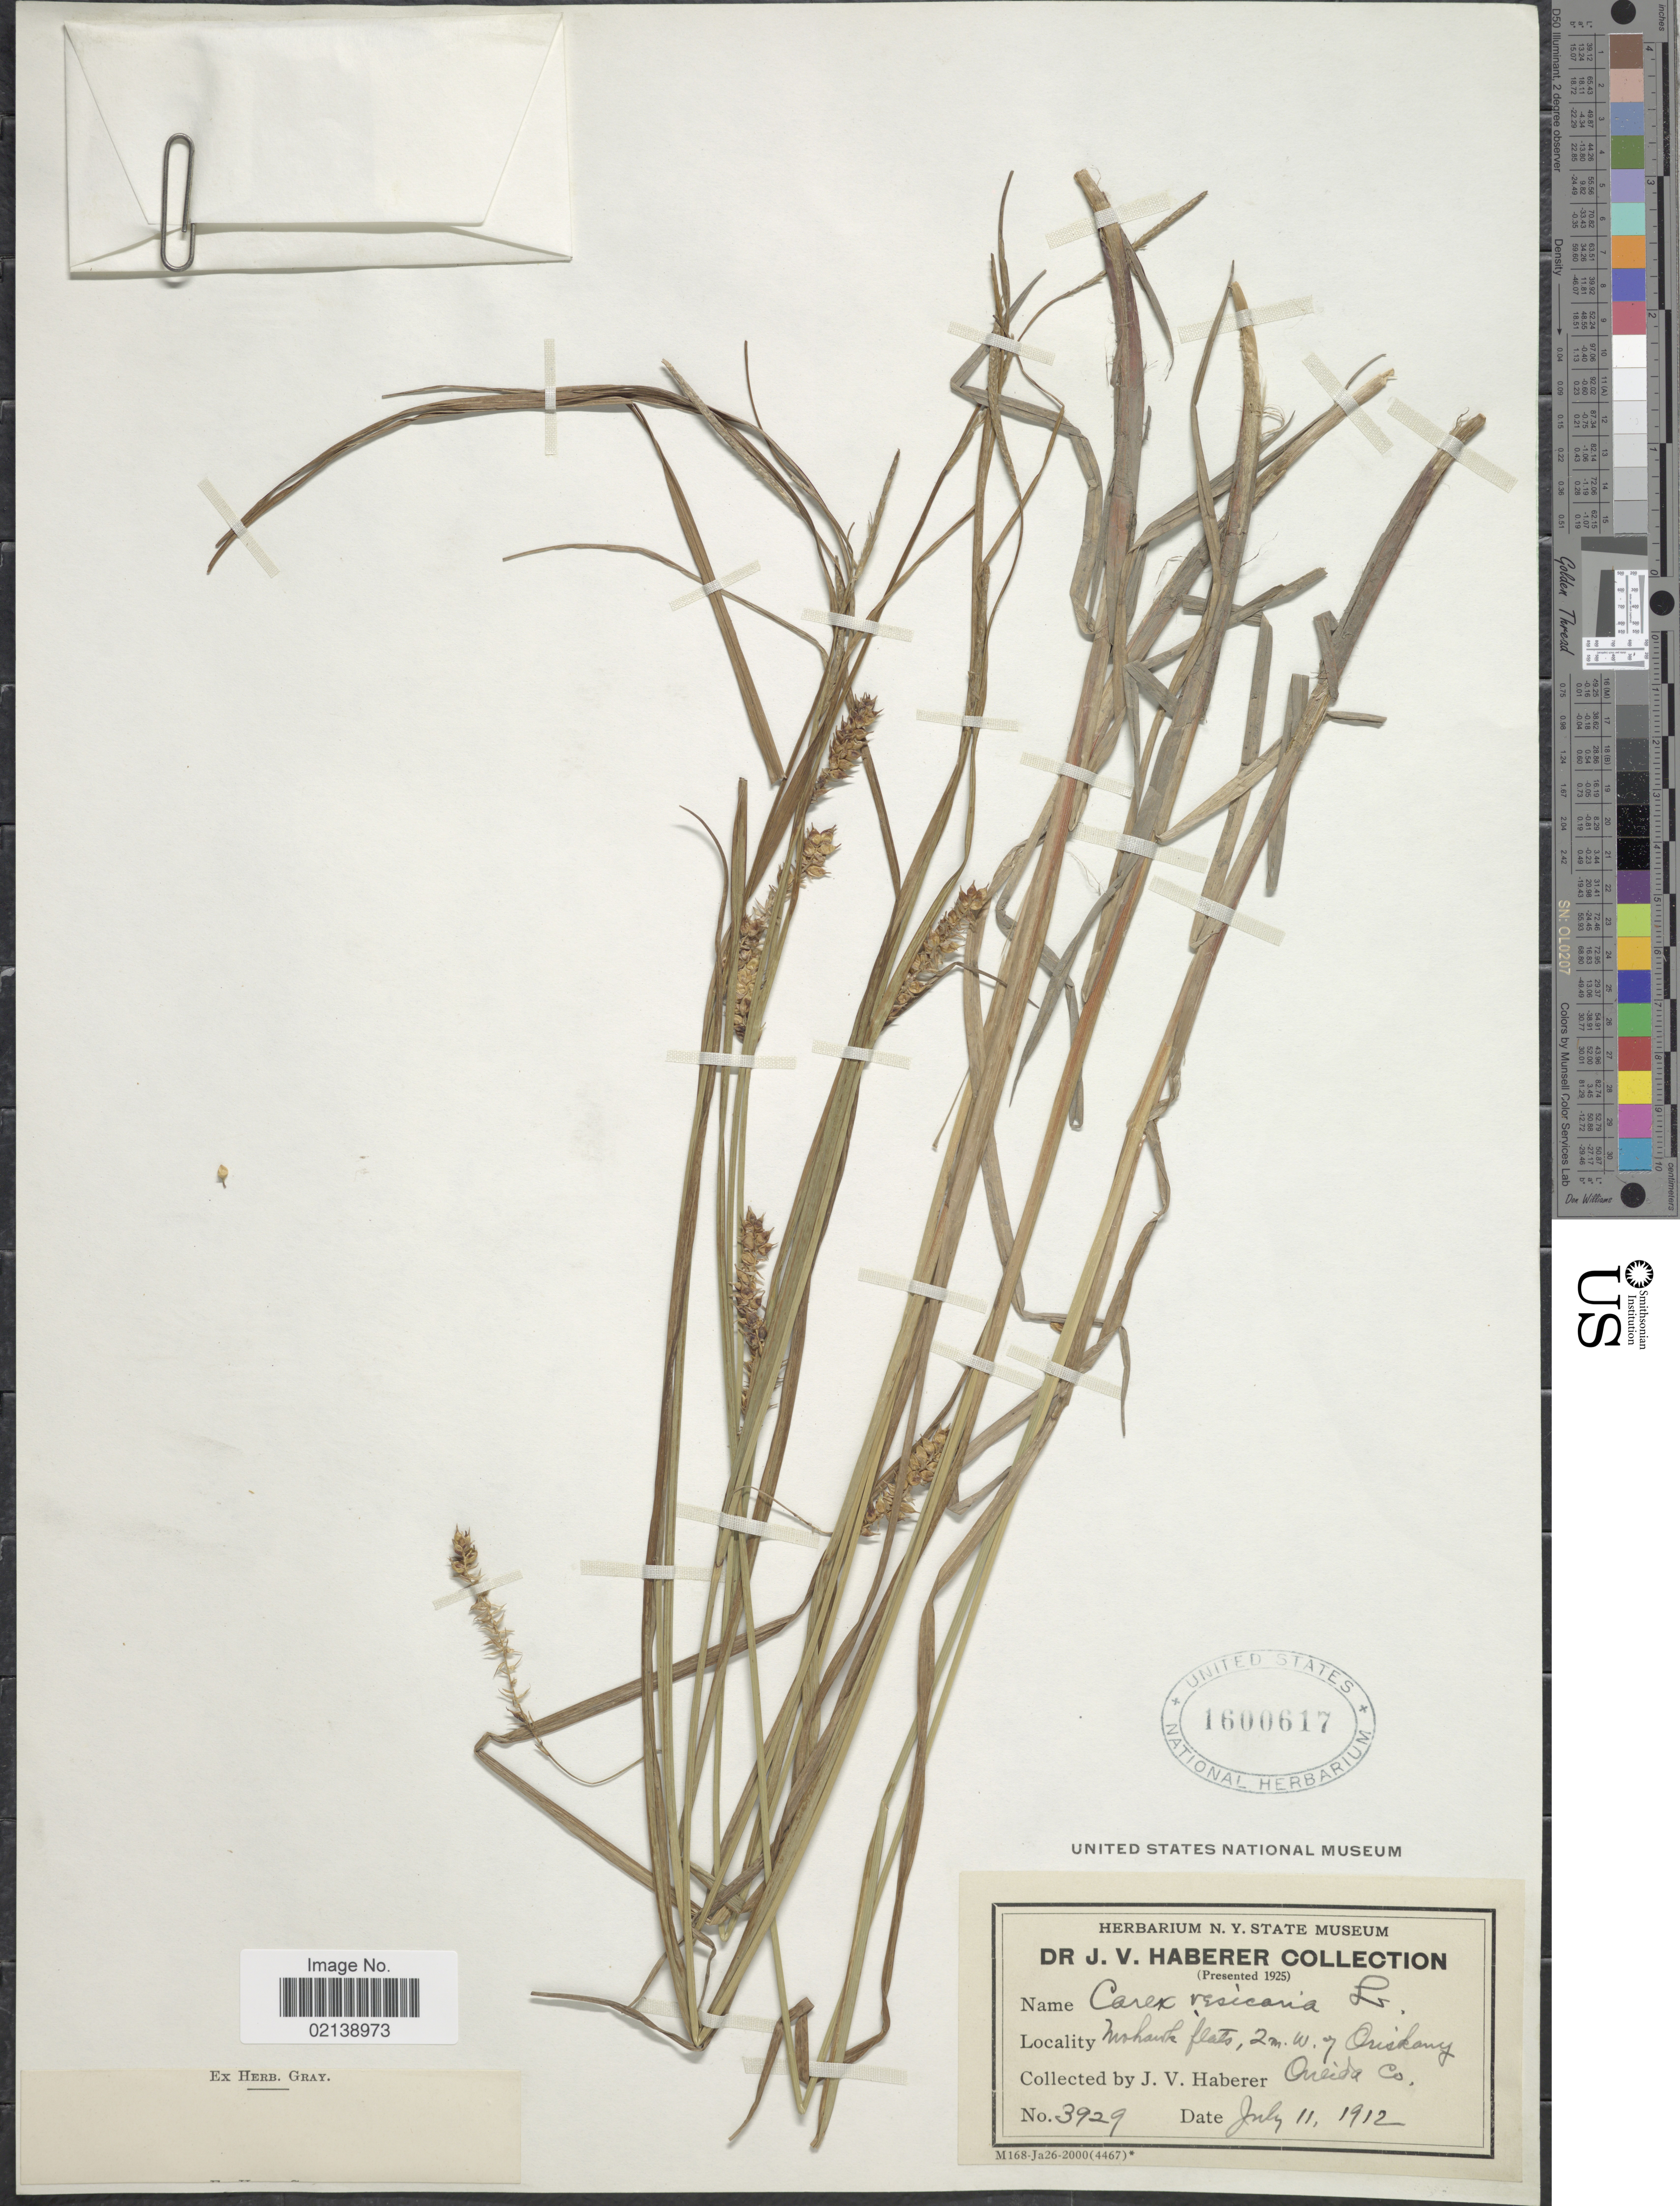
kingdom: Plantae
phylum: Tracheophyta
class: Liliopsida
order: Poales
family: Cyperaceae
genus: Carex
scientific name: Carex vesicaria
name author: L.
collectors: J. V. Haberer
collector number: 3929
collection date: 1912-07-11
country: United States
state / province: New York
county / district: Oneida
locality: Mohawk flats, 2 m. W. of Orisbany, Oneida Co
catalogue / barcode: US 1600617